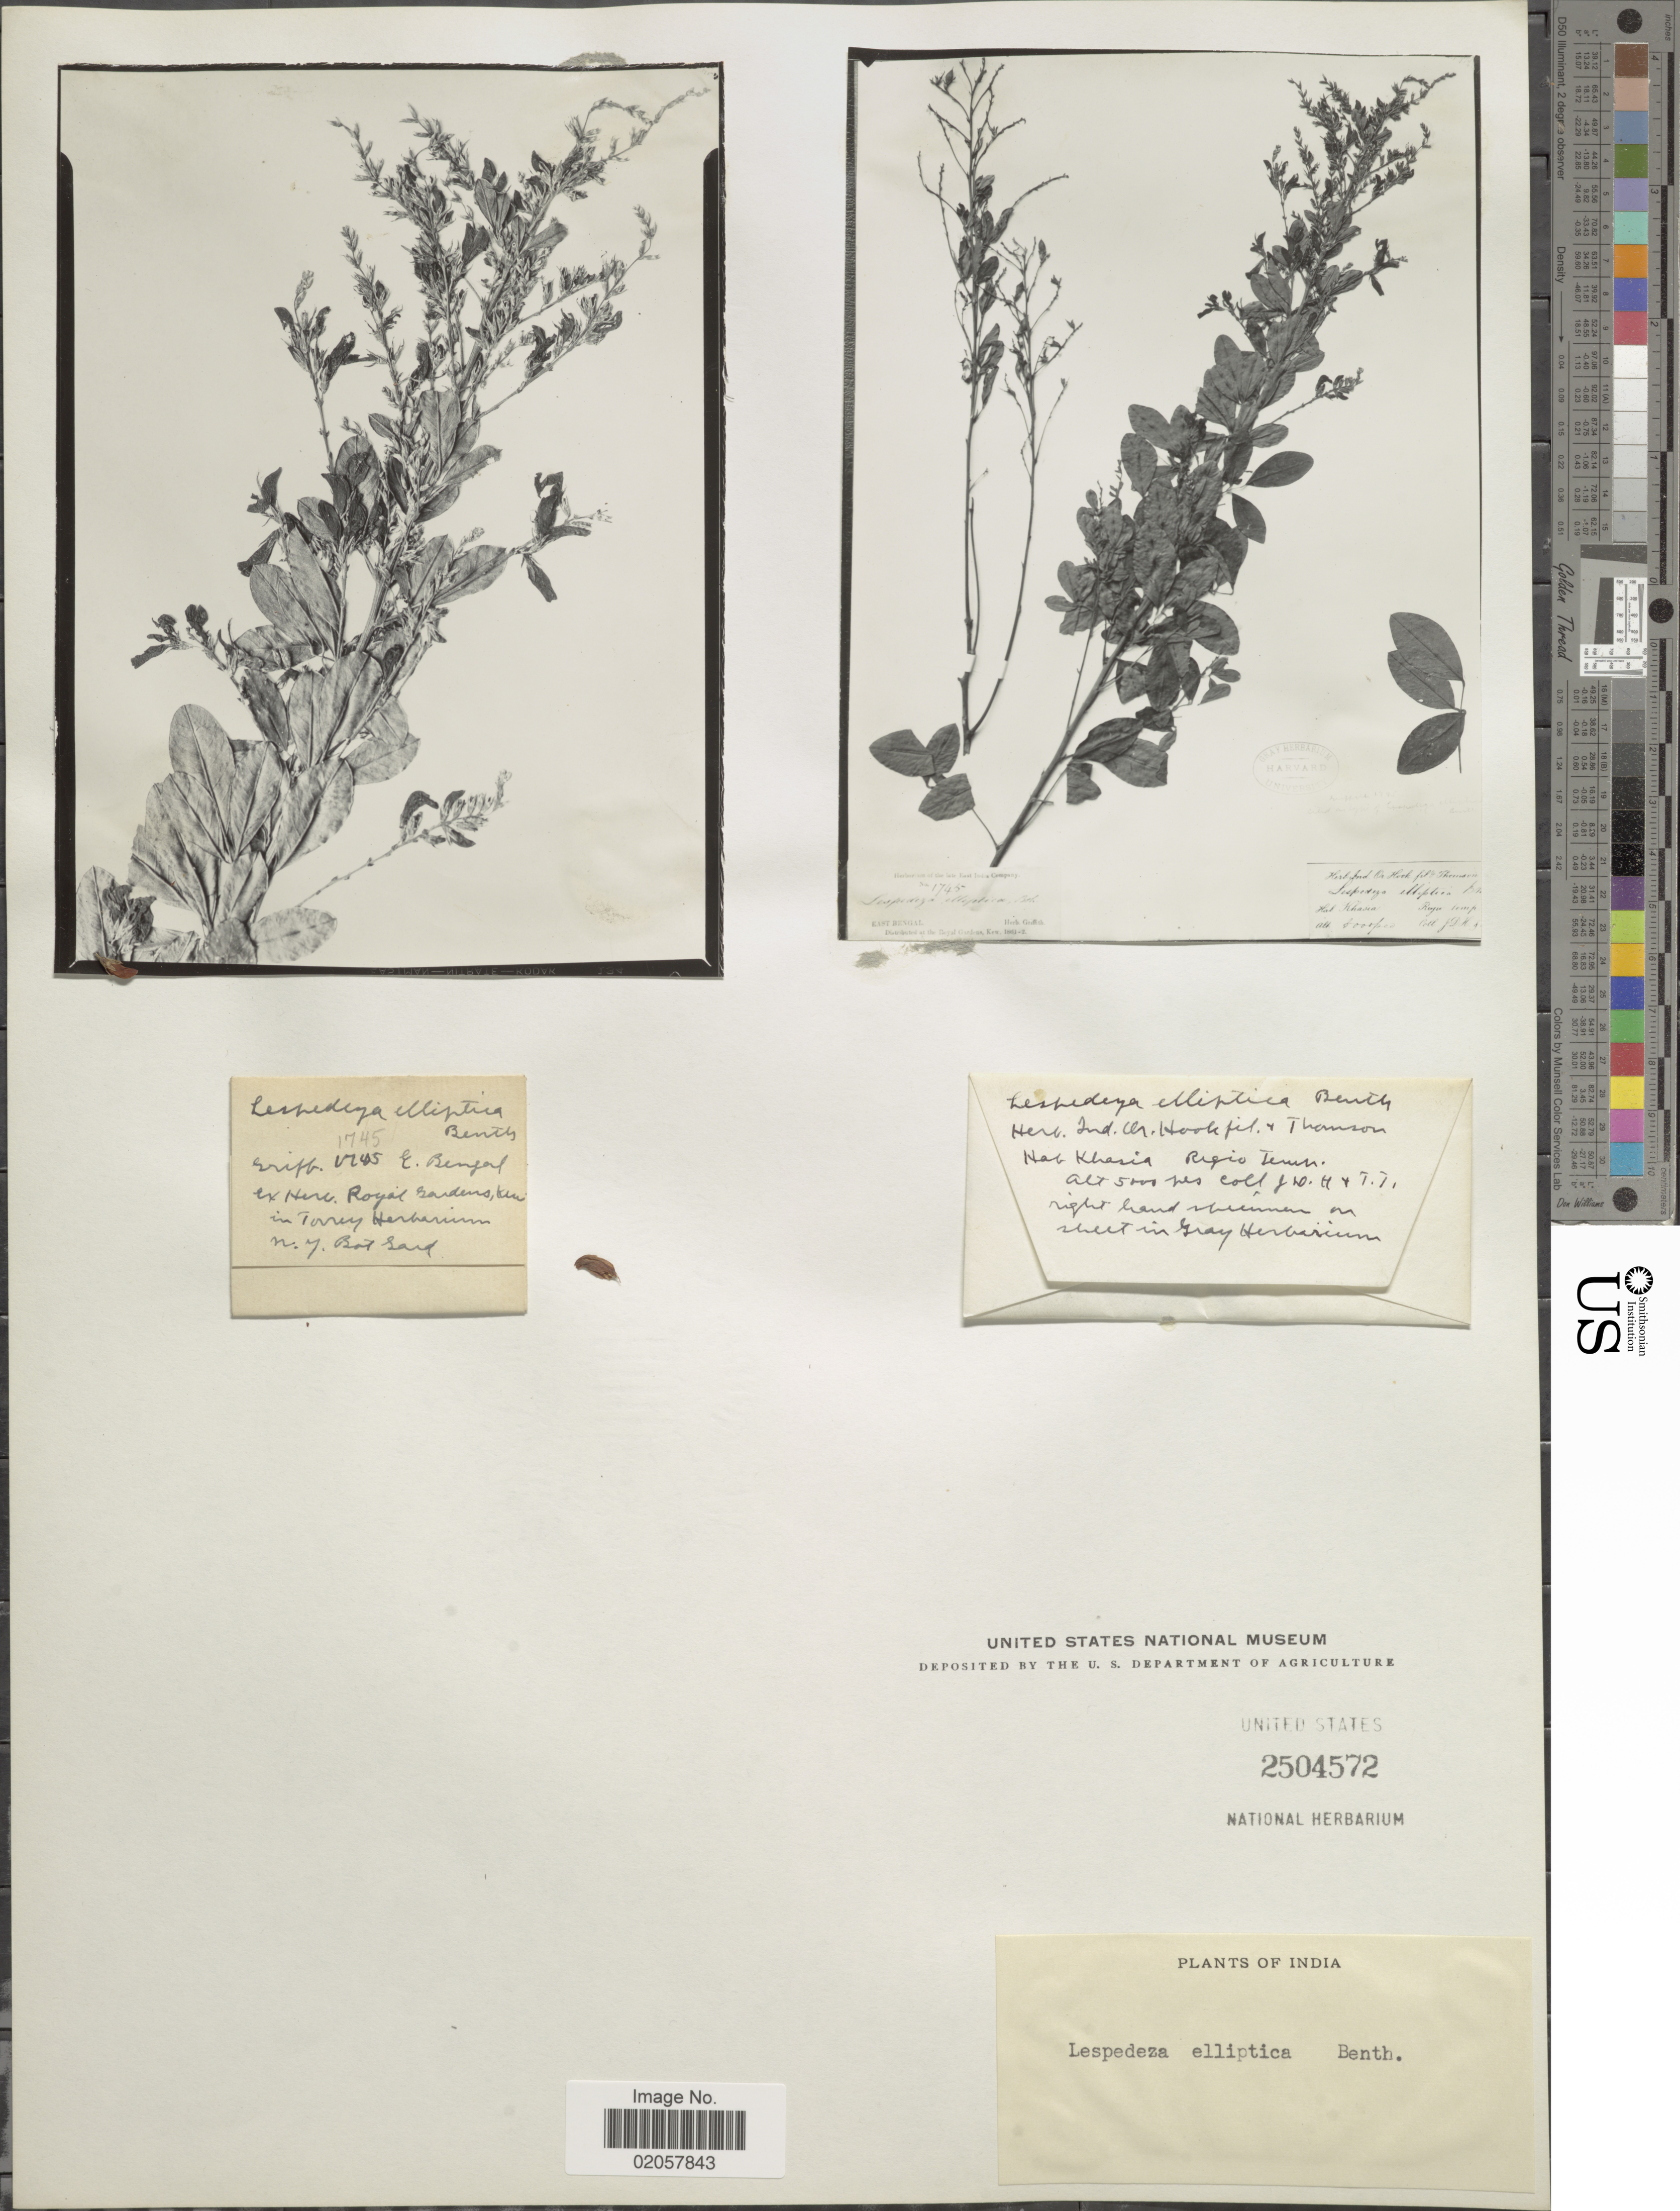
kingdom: Plantae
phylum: Tracheophyta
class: Magnoliopsida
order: Fabales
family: Fabaceae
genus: Lespedeza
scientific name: Lespedeza elliptica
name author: Benth. ex Maxim.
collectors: J. D. H. & T. Thomson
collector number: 1745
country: India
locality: East Bengal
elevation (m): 1524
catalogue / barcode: US 2504572